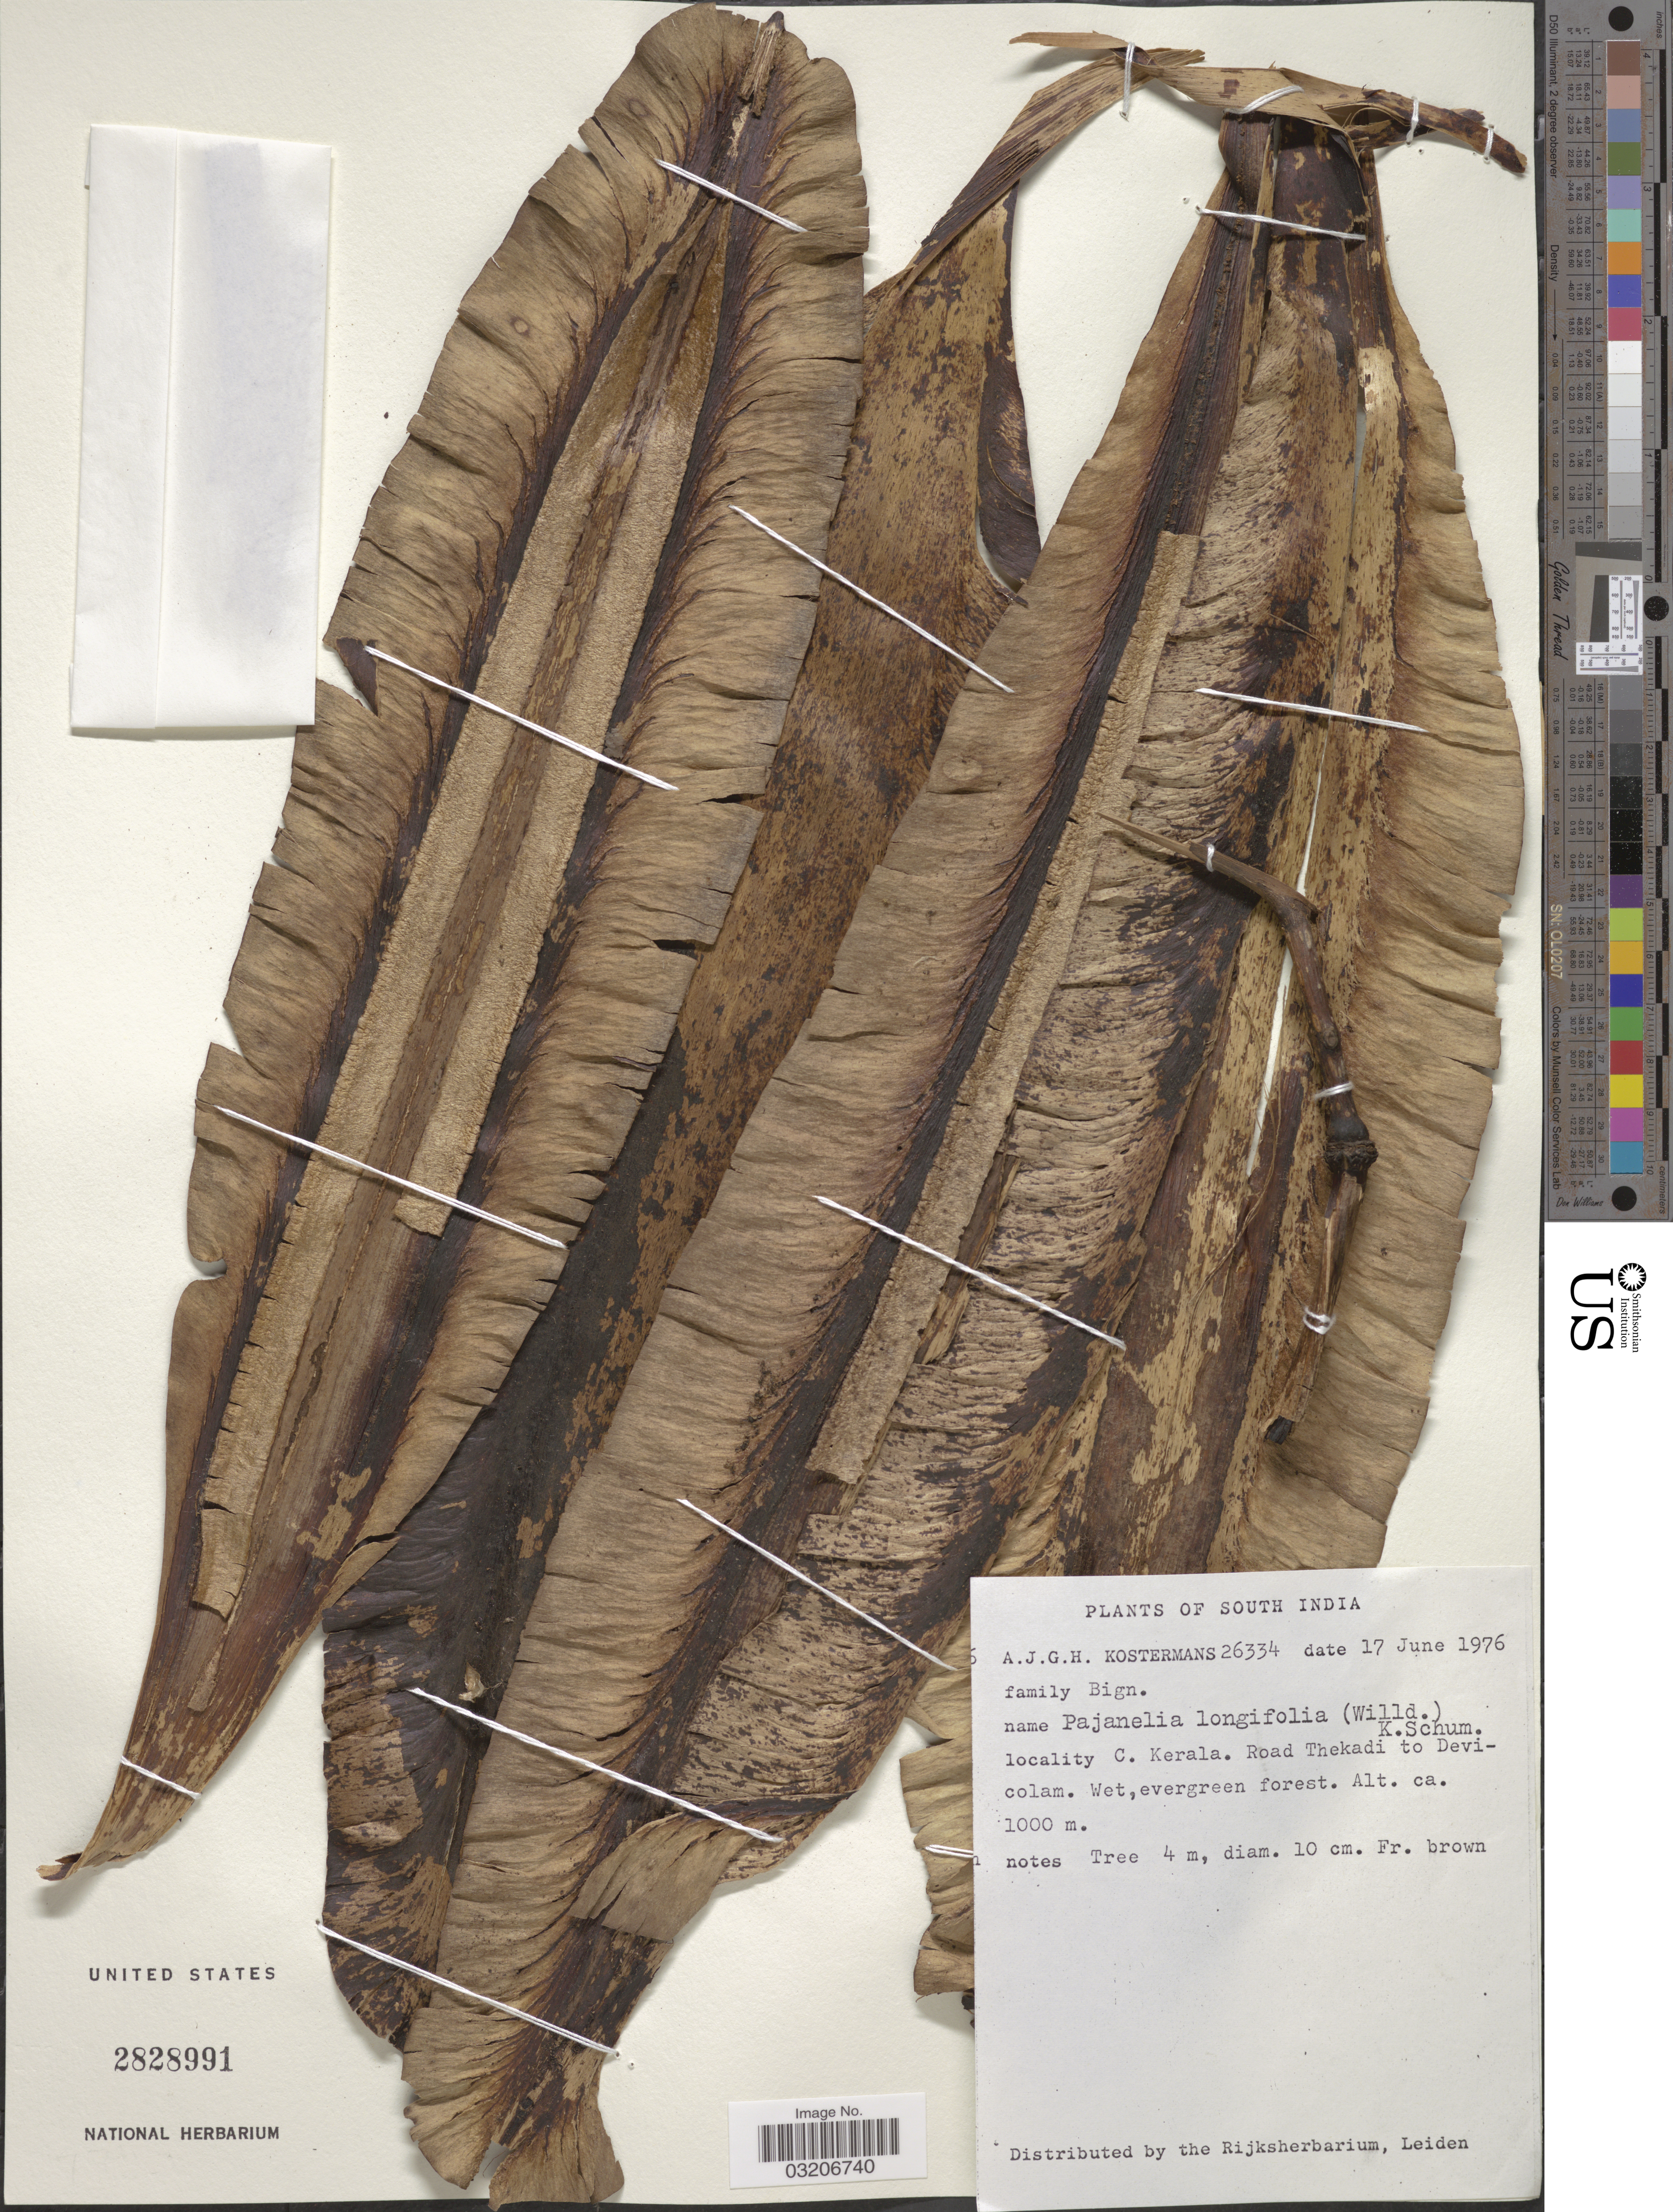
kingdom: Plantae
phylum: Tracheophyta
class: Magnoliopsida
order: Lamiales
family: Bignoniaceae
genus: Pajanelia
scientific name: Pajanelia longifolia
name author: K. Schum.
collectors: A. J. G. Kostermans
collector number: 26334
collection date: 1976-06-17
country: India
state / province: Kerala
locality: South India. C. Kerala. Road Thekadi to Devicolam.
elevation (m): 1000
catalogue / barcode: US 2828991